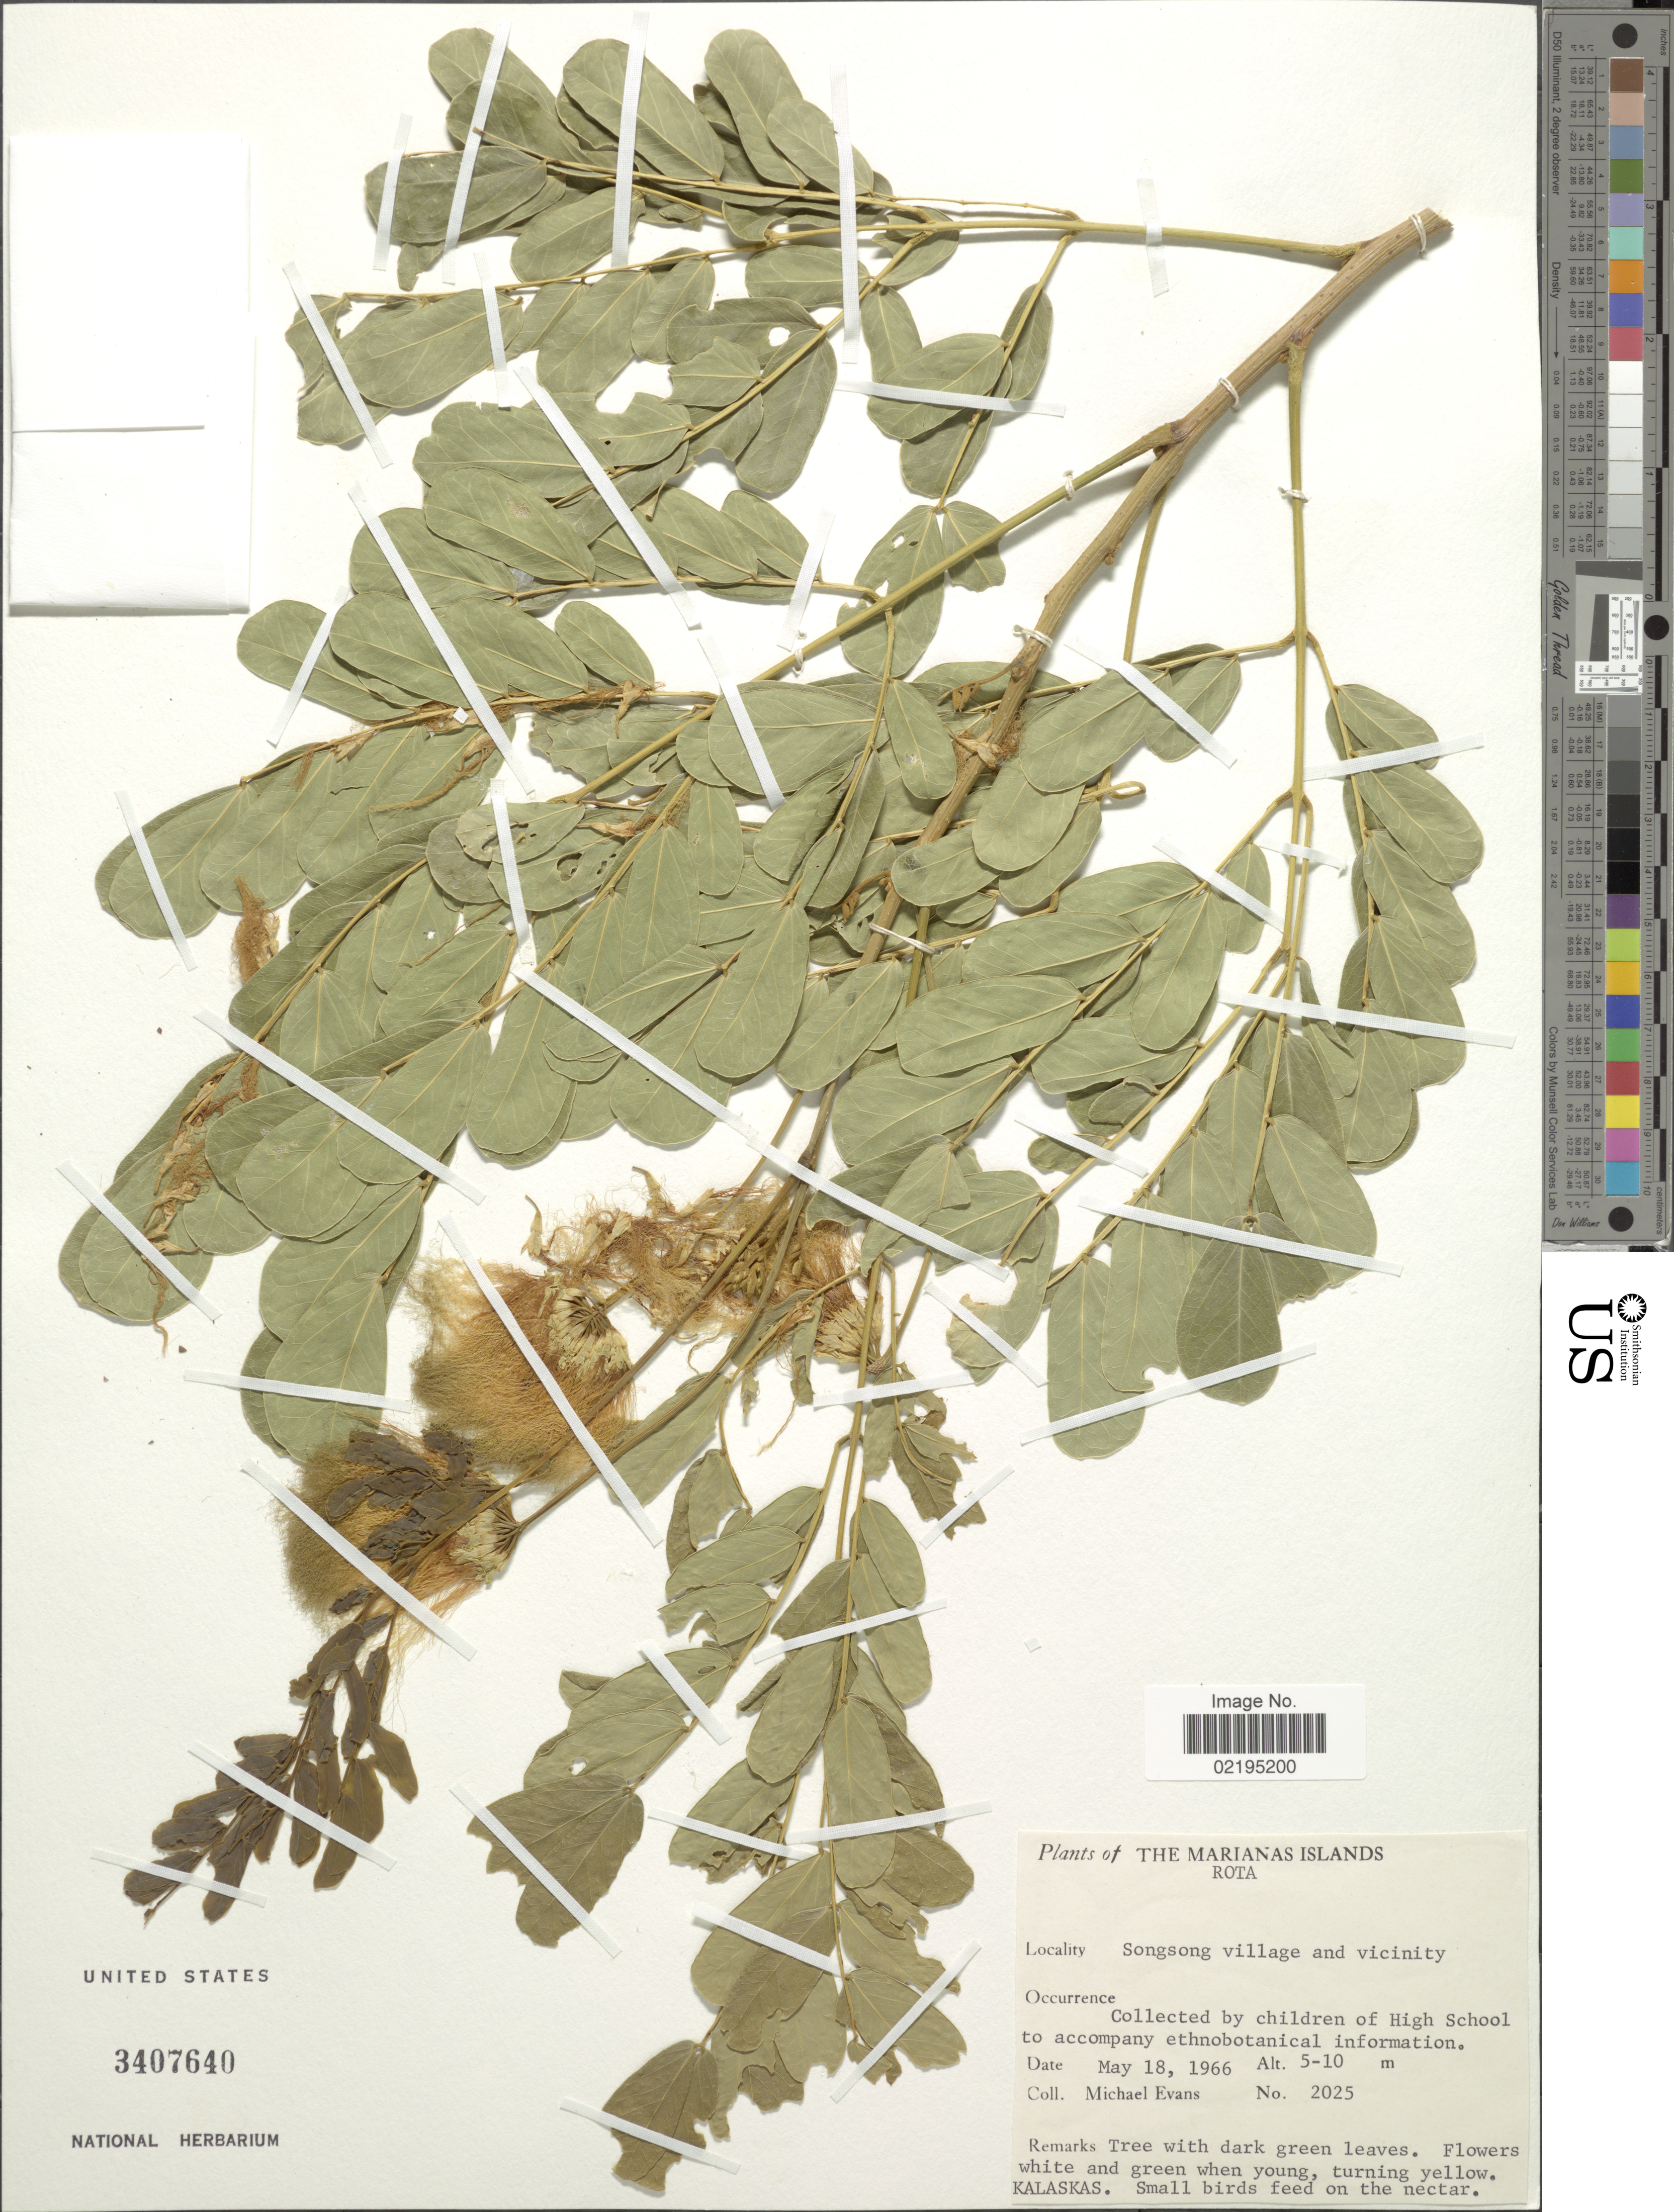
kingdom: Plantae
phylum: Tracheophyta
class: Magnoliopsida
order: Fabales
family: Fabaceae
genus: Albizia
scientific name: Albizia sp.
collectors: M. Evans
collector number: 2025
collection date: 1966-05-18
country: Northern Mariana Islands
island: Rota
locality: Rota, Songsong village and vicinity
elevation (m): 5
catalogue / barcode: US 3407640